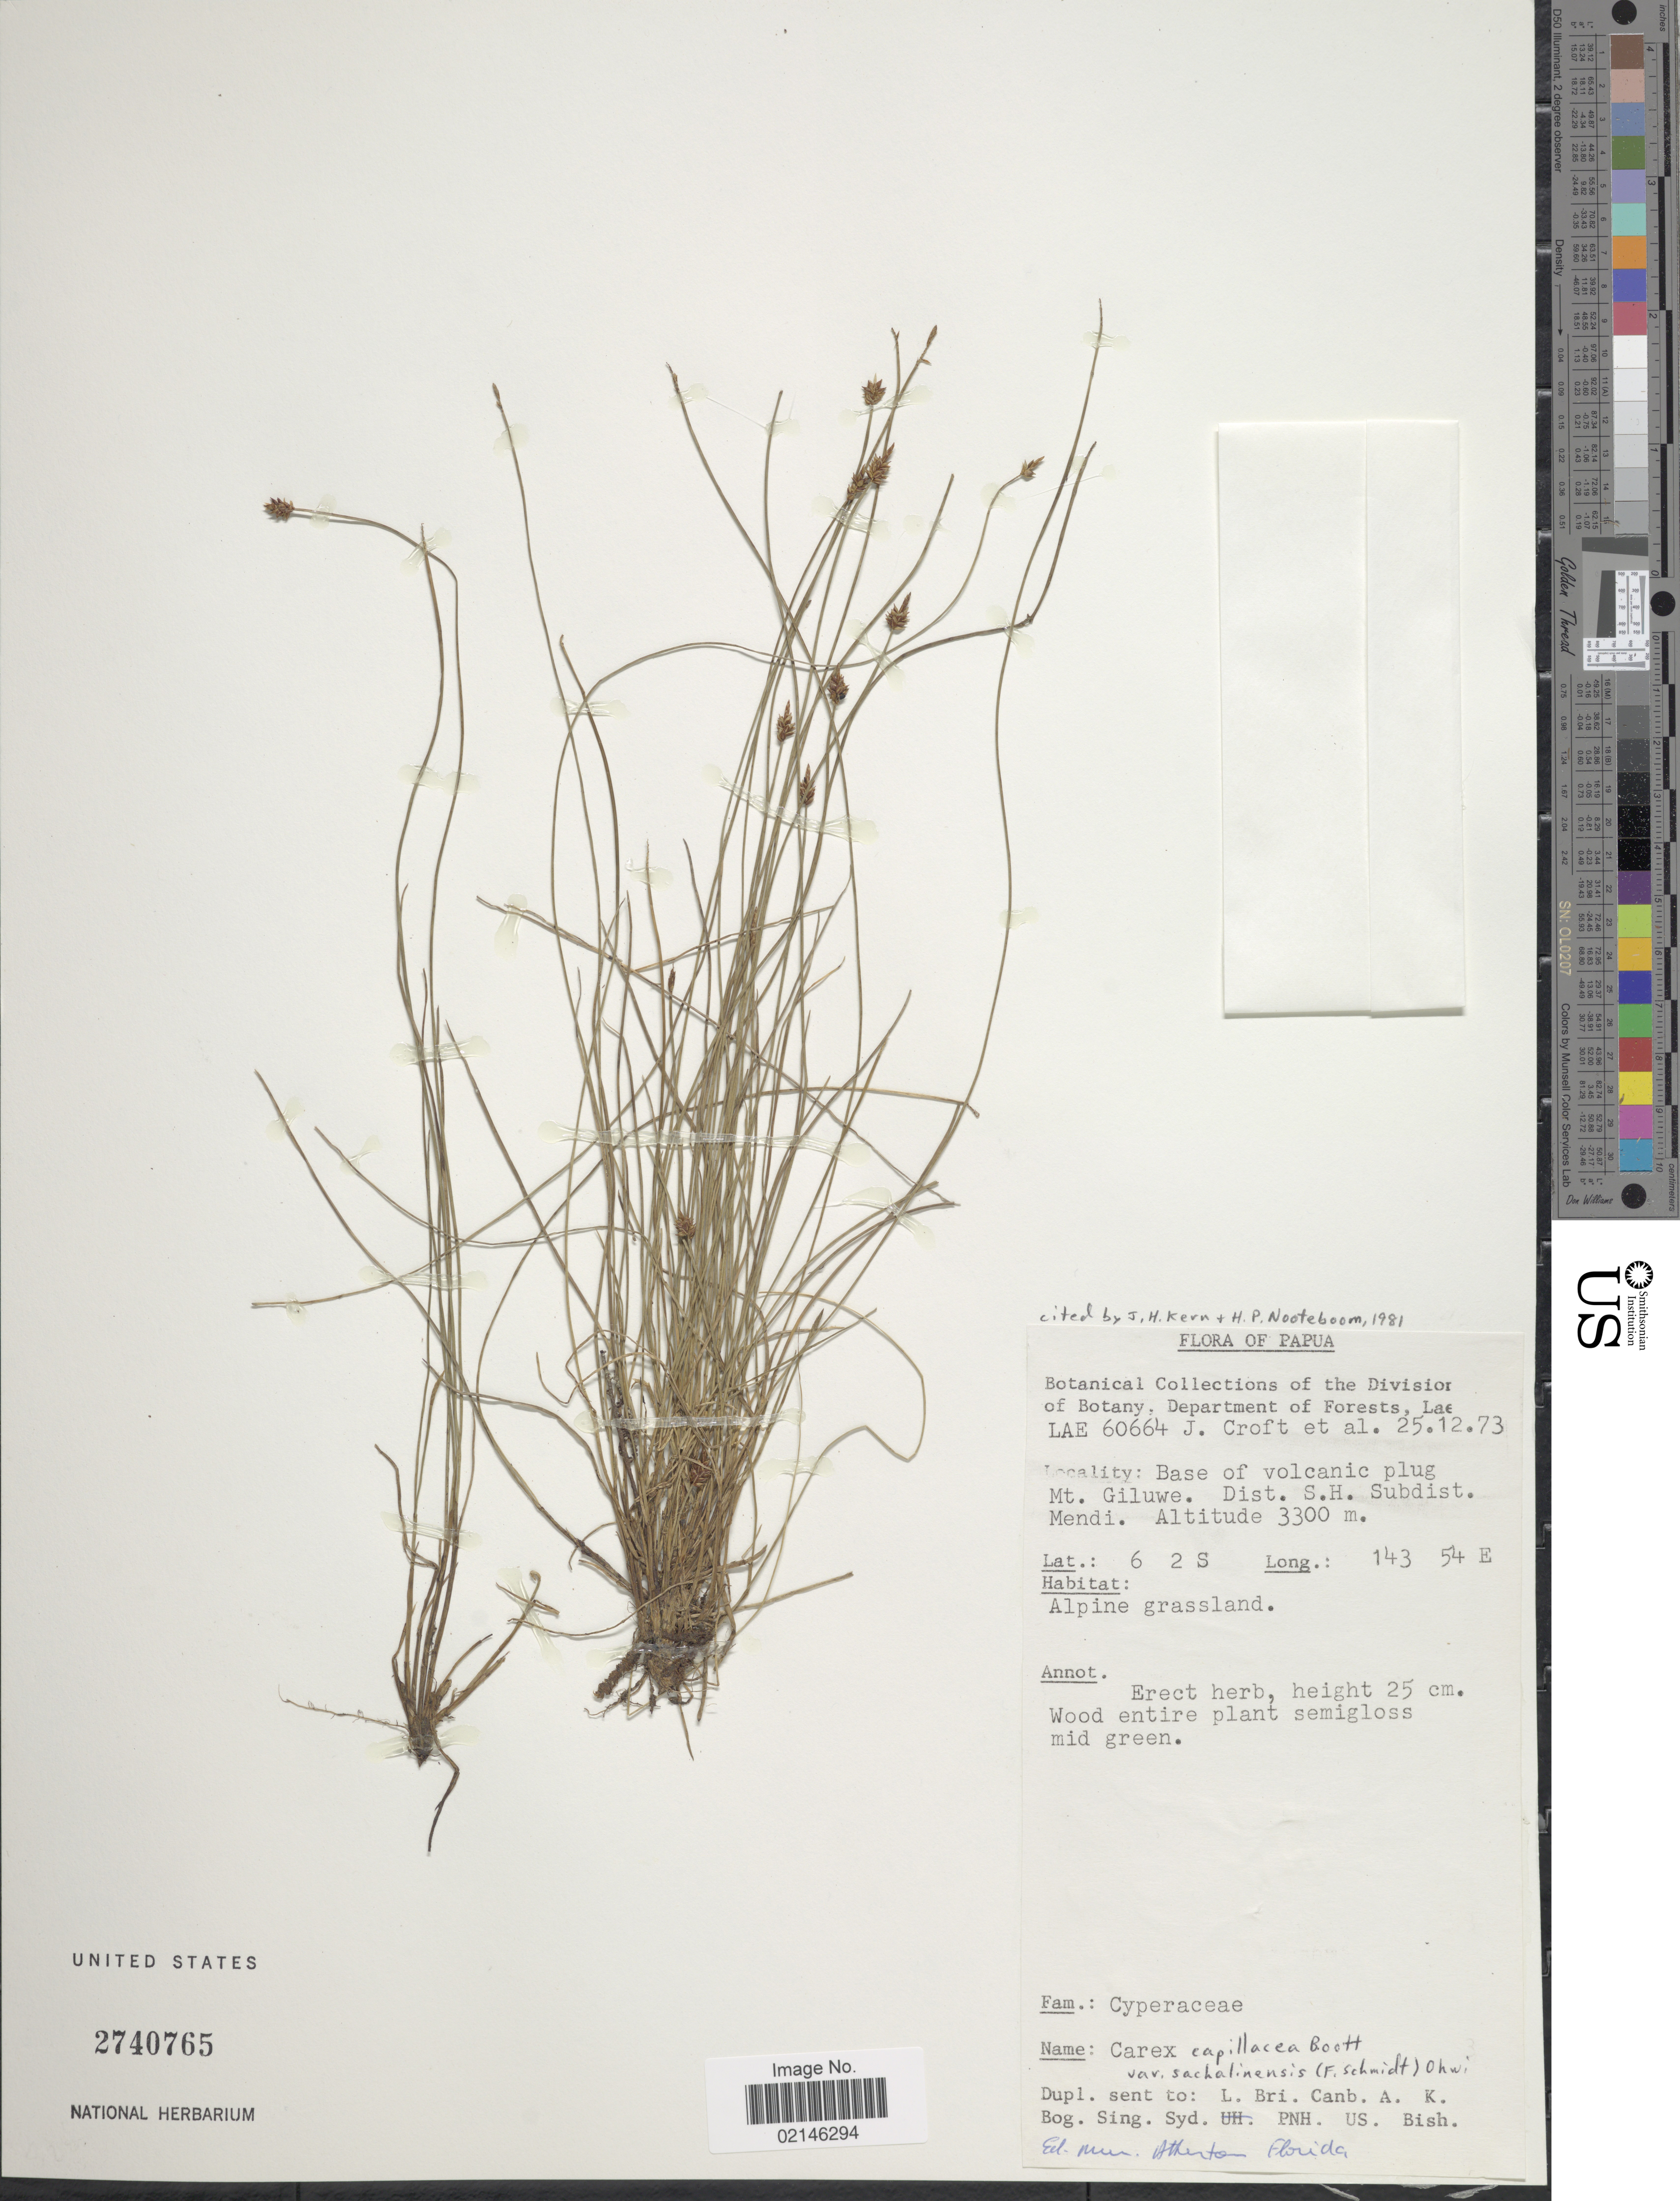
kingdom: Plantae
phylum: Tracheophyta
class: Liliopsida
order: Poales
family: Cyperaceae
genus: Carex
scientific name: Carex capillacea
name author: Boott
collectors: J. Croft & et al.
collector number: LAE 60664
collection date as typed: Transcribed d/m/y: 25/12/73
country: Papua New Guinea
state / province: Southern Highlands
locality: Papua. Base of volcanic plug Mt. Gilluwe. Dist. S.H. Subdist. Mendi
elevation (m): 3300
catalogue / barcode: US 2740765